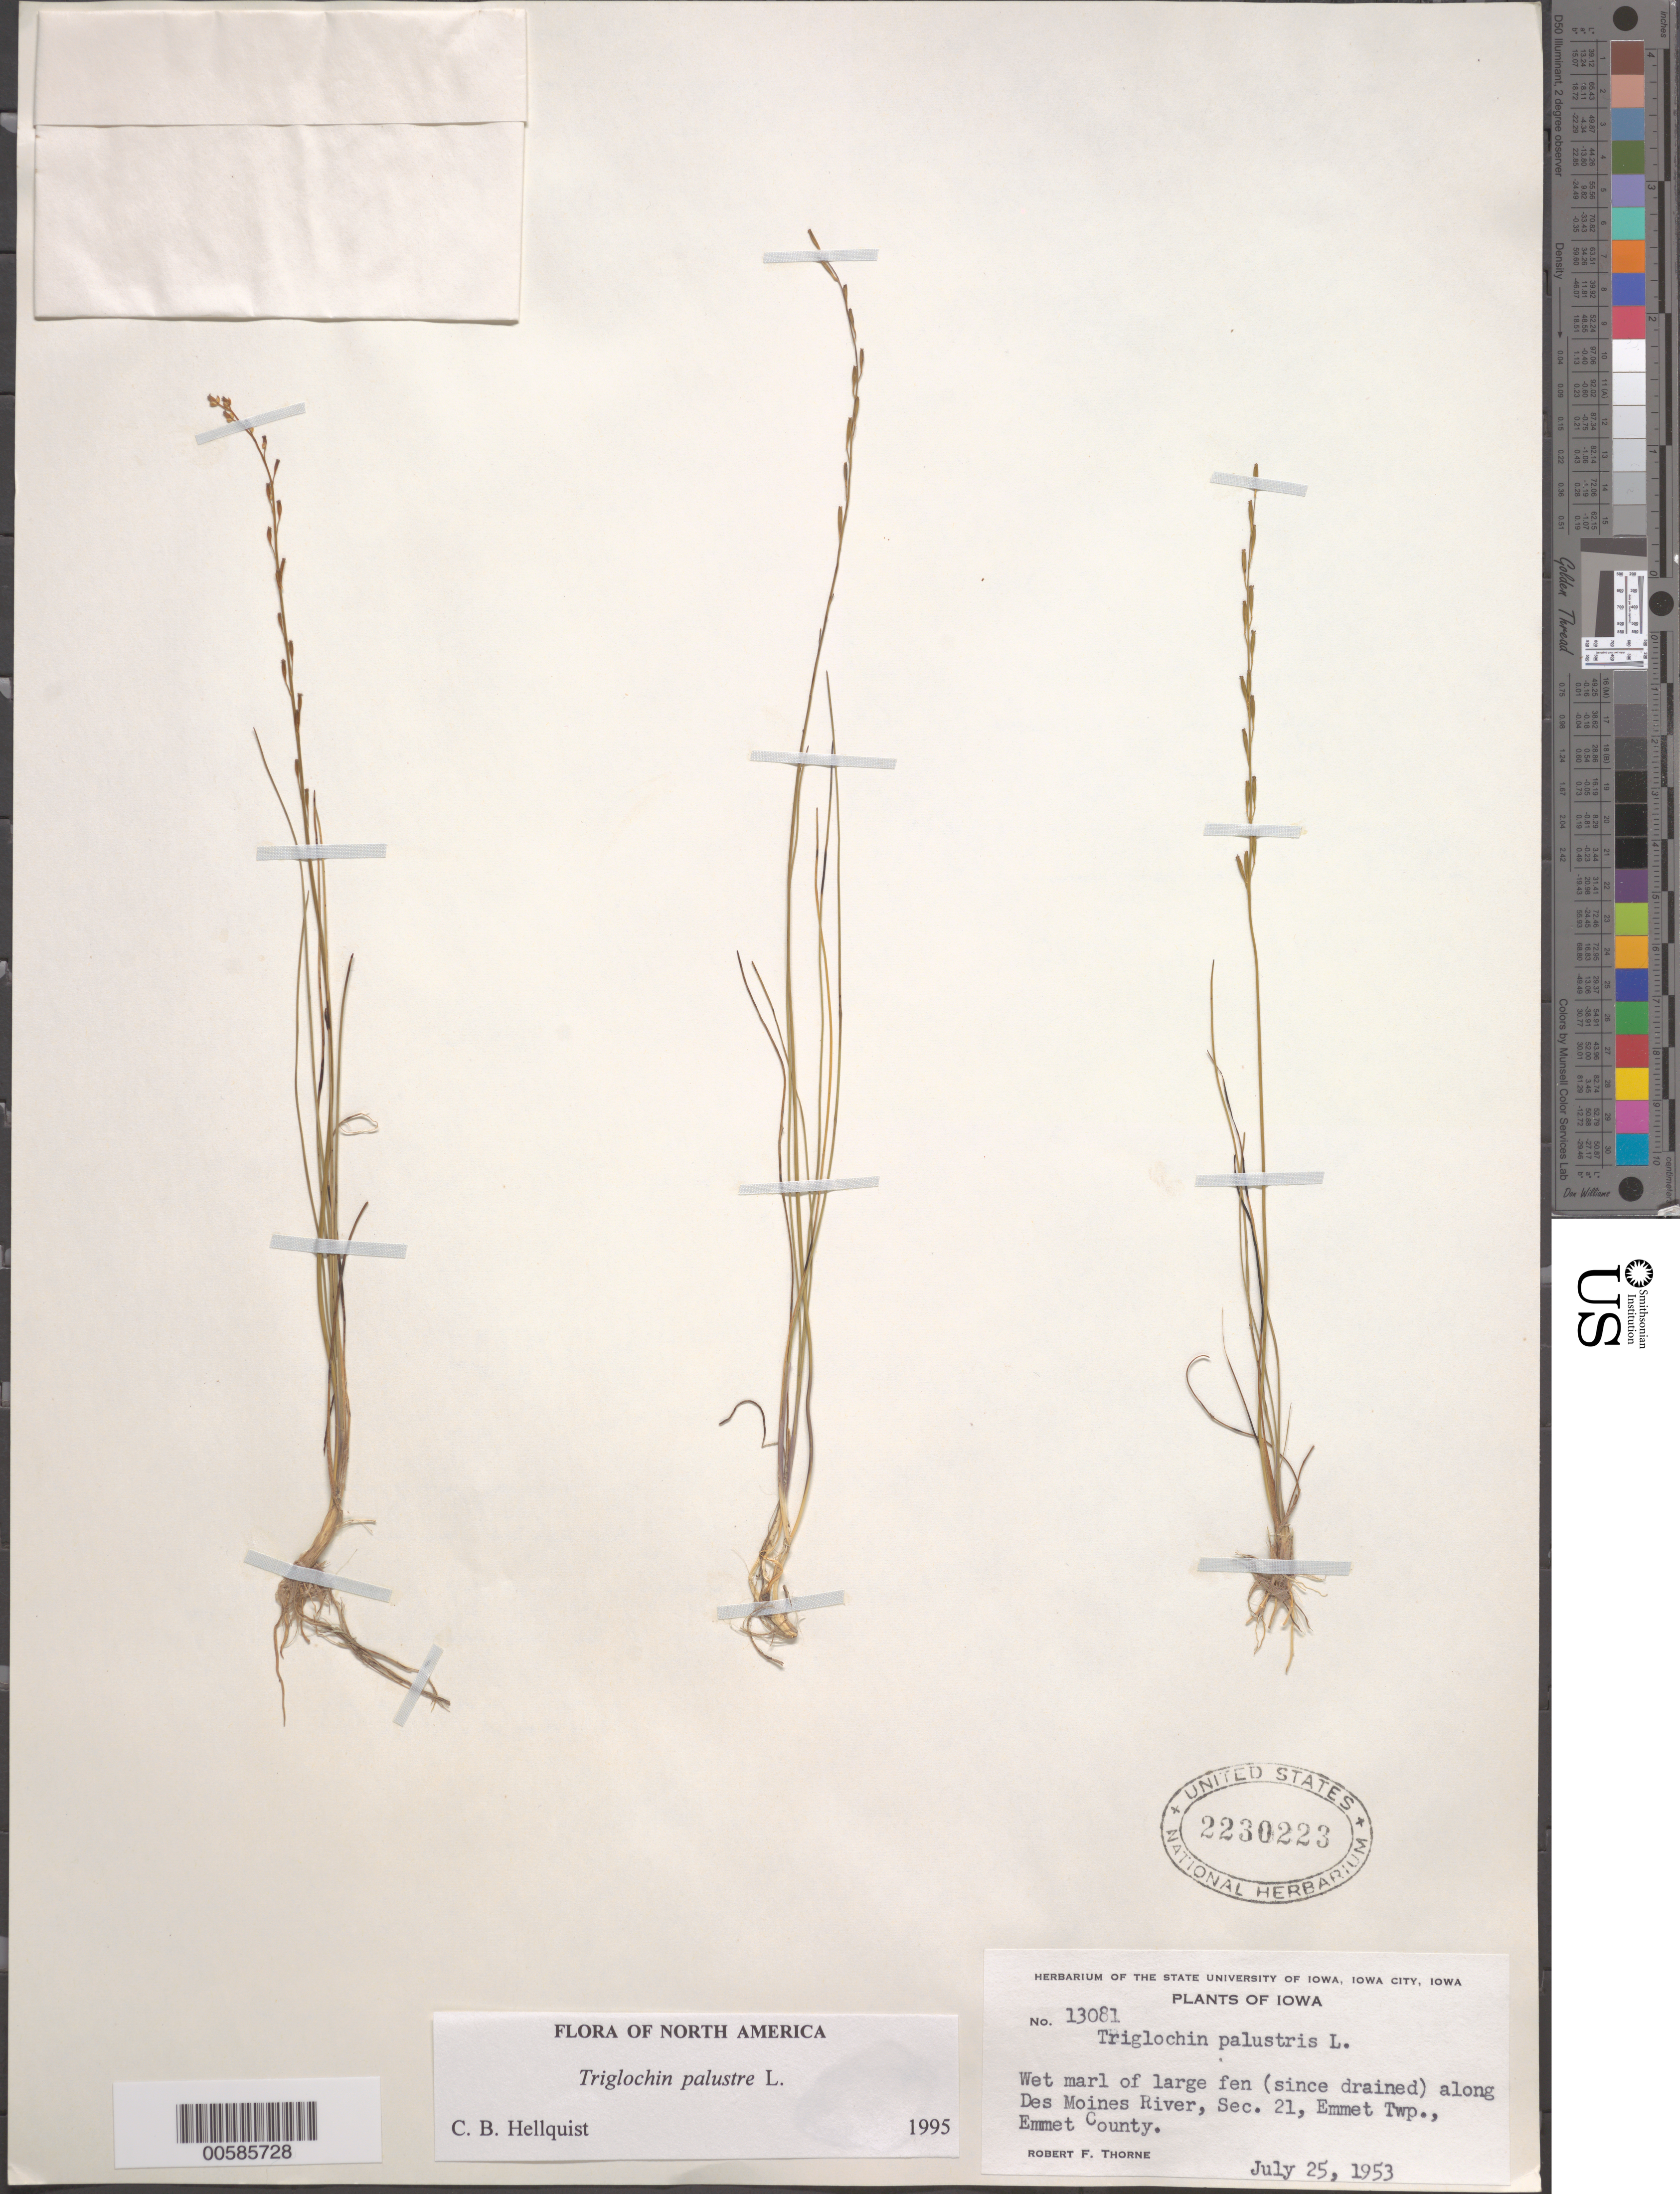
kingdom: Plantae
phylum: Tracheophyta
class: Liliopsida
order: Alismatales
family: Juncaginaceae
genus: Triglochin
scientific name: Triglochin palustris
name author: L.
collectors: R. F. Thorne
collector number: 13081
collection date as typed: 25 Jul 1953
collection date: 1953-07-25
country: United States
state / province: Iowa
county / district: Emmet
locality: Along Des Moines River, Sec. 21, Emmet Twp.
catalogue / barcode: US 2230223